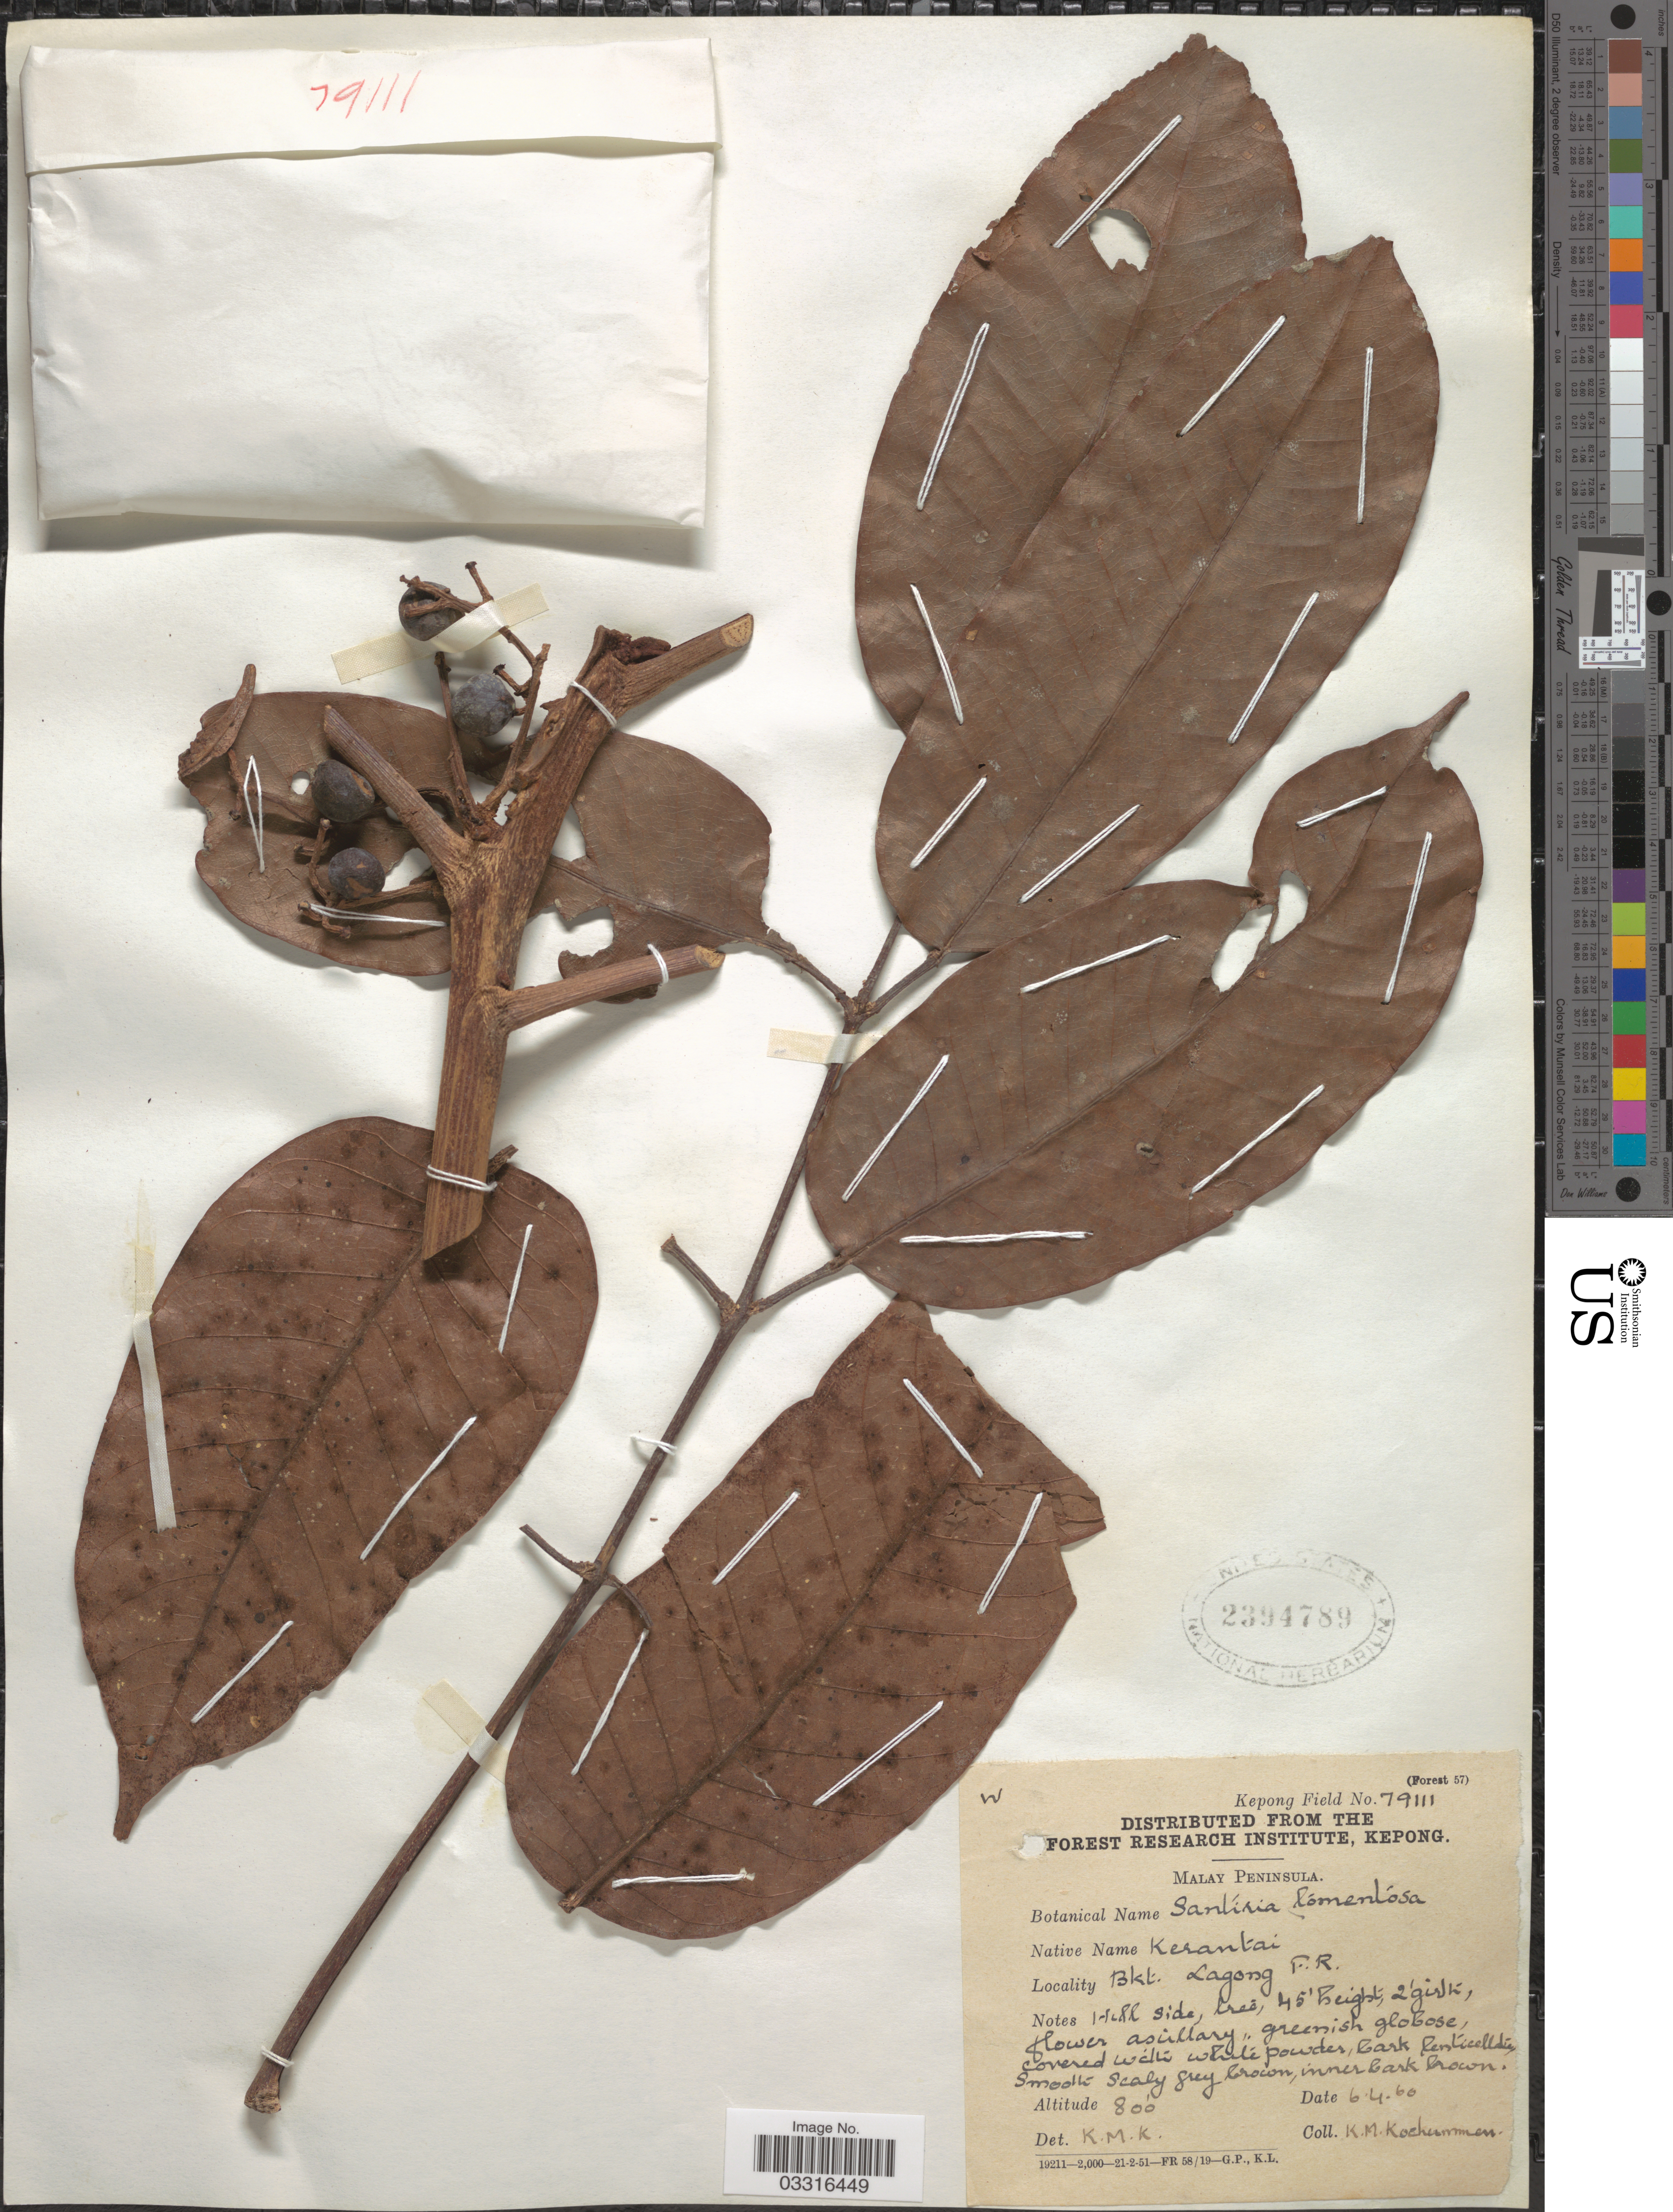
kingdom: Plantae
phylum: Tracheophyta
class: Magnoliopsida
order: Sapindales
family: Burseraceae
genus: Santiria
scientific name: Santiria tomentosa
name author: Blume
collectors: K. Kochummen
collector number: Kepong Field 79111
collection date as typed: Transcribed d/m/y: 6/4/60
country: Malaysia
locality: Malay Peninsula. Bkt. Lagong F.R.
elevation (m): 244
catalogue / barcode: US 2394789